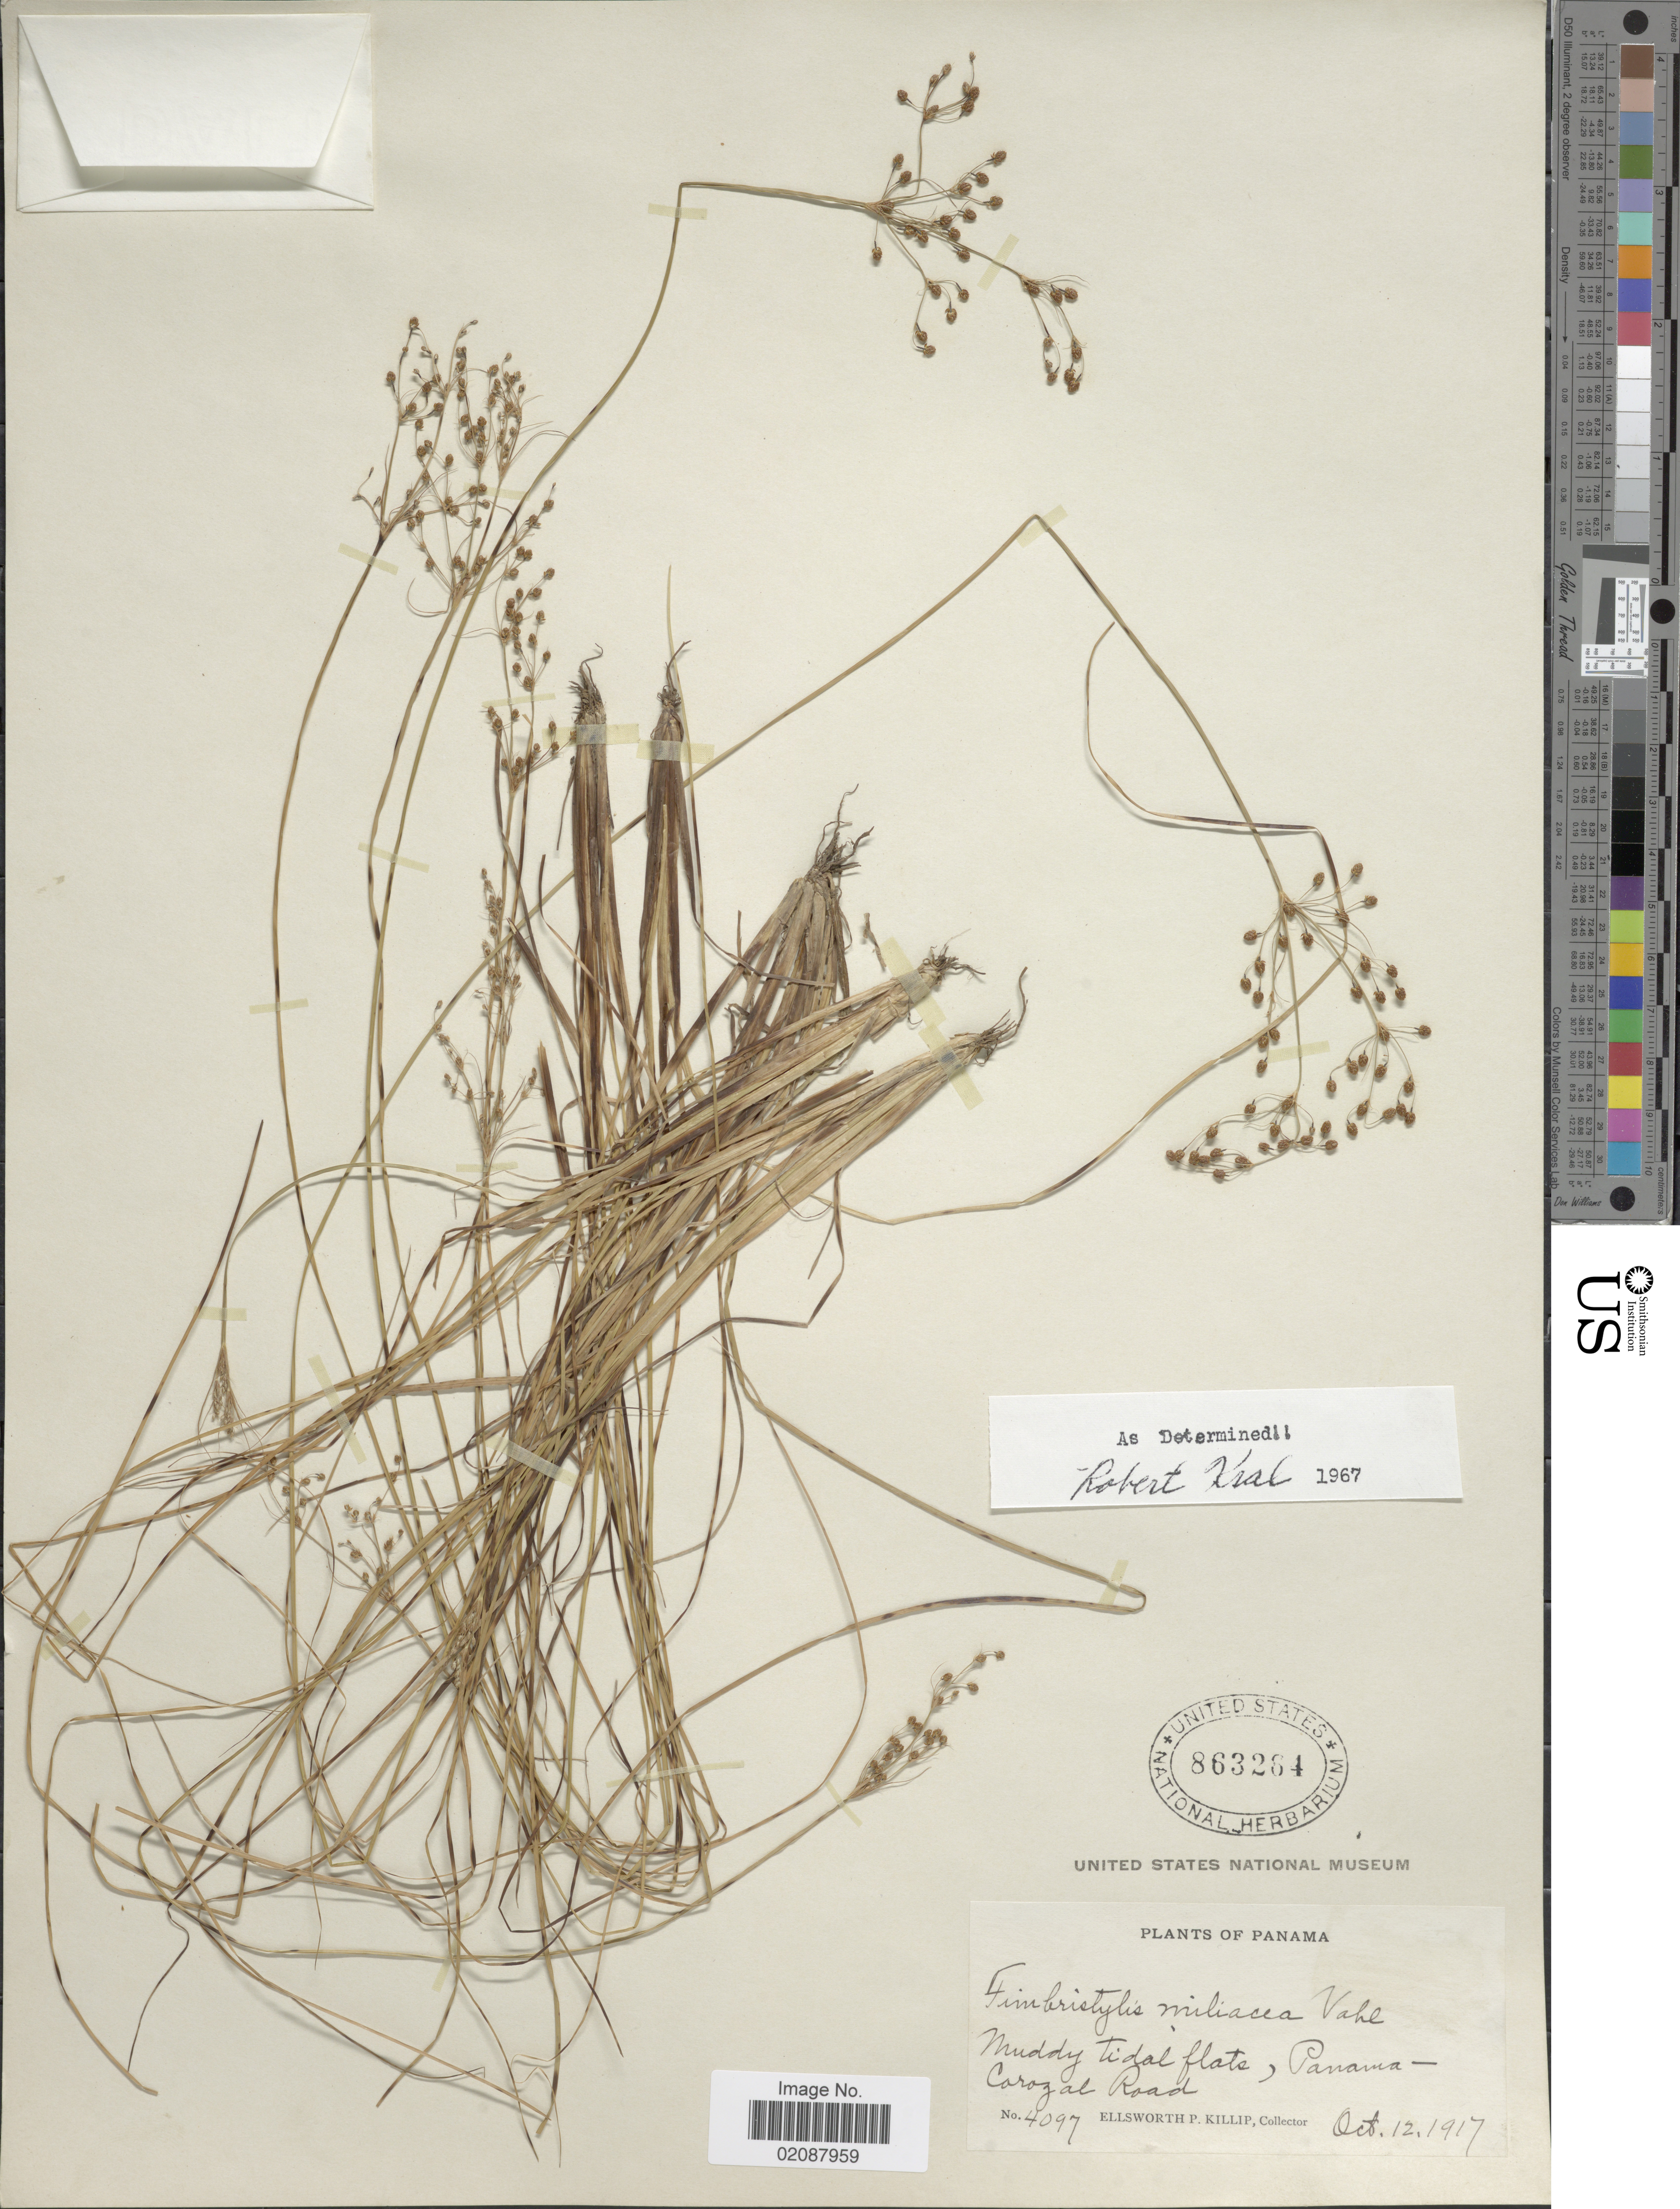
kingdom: Plantae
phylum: Tracheophyta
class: Liliopsida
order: Poales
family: Cyperaceae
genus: Fimbristylis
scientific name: Fimbristylis littoralis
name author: Gaudich.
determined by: Strong, M. T., (US), Smithsonian Institution - National Museum of Natural History (UNITED STATES)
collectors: E. P. Killip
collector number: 4097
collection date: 1917-10-12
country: Panama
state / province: Panamá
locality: Muddy tidal flats, Panama-Corozal Road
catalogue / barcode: US 863264